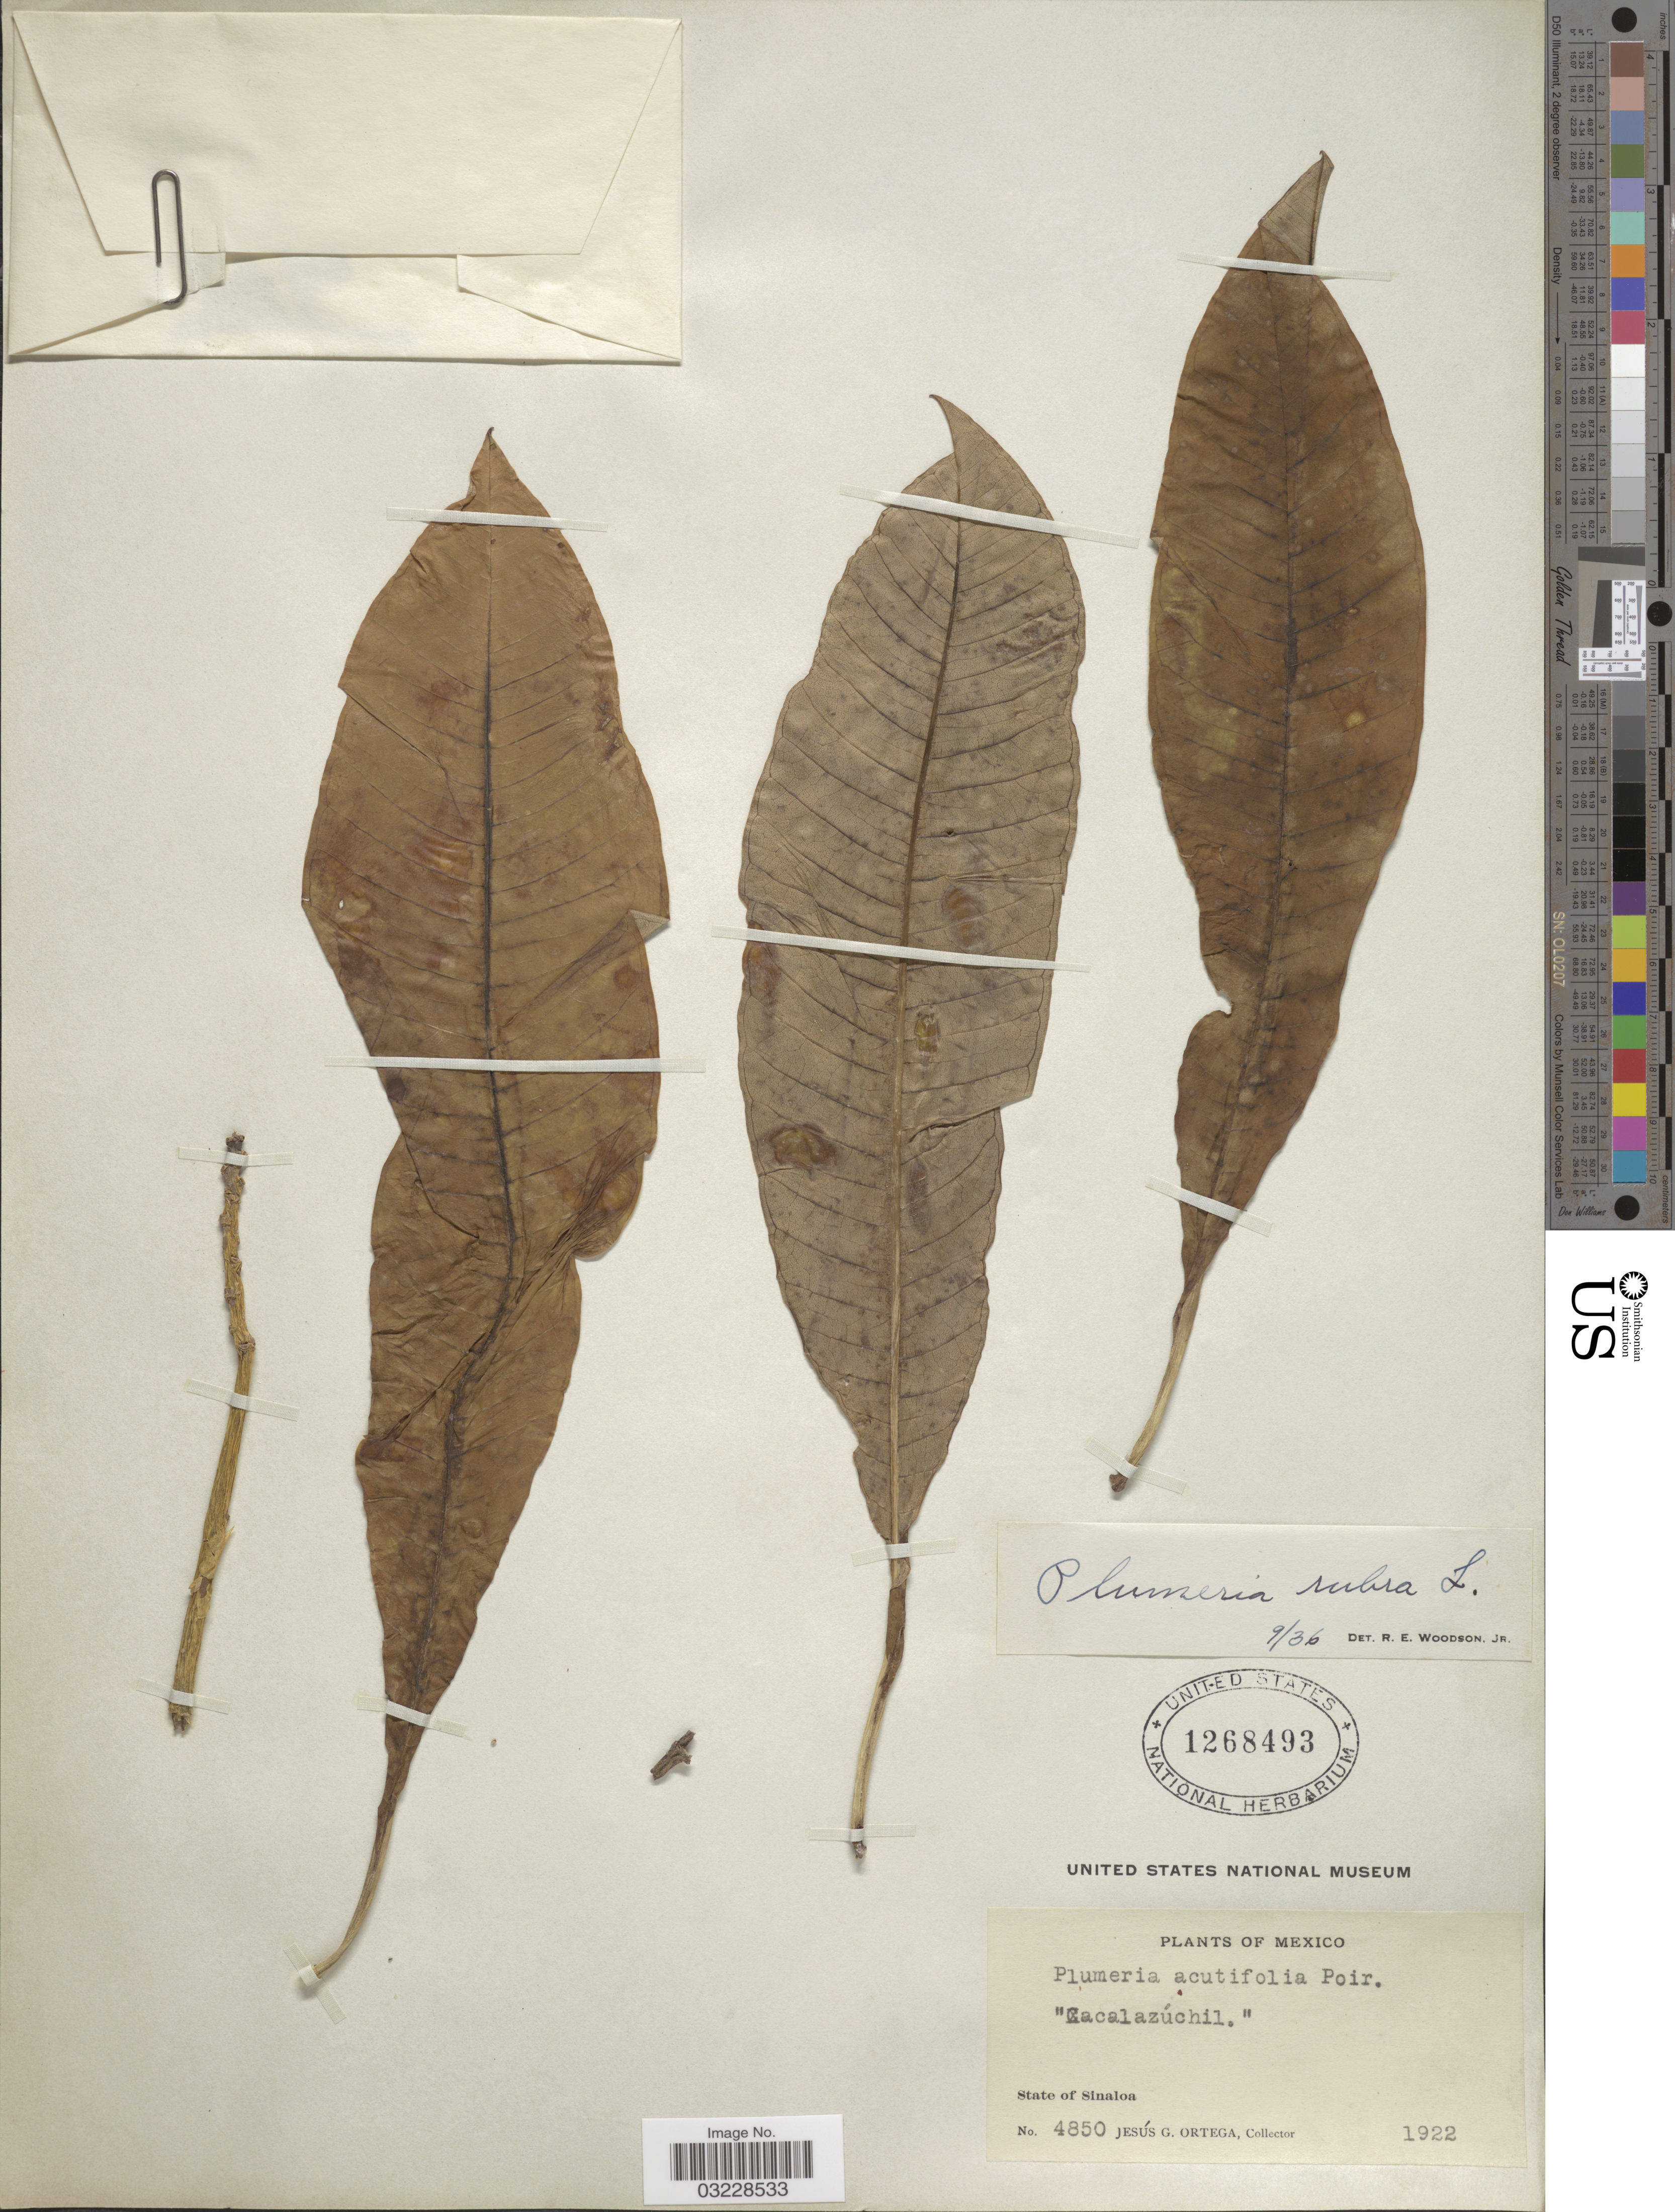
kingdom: Plantae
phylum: Tracheophyta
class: Magnoliopsida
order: Gentianales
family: Apocynaceae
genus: Plumeria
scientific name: Plumeria rubra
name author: L.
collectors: J. Ortega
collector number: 4850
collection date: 1922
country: Mexico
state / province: Sinaloa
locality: State of Sinaloa.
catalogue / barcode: US 1268493